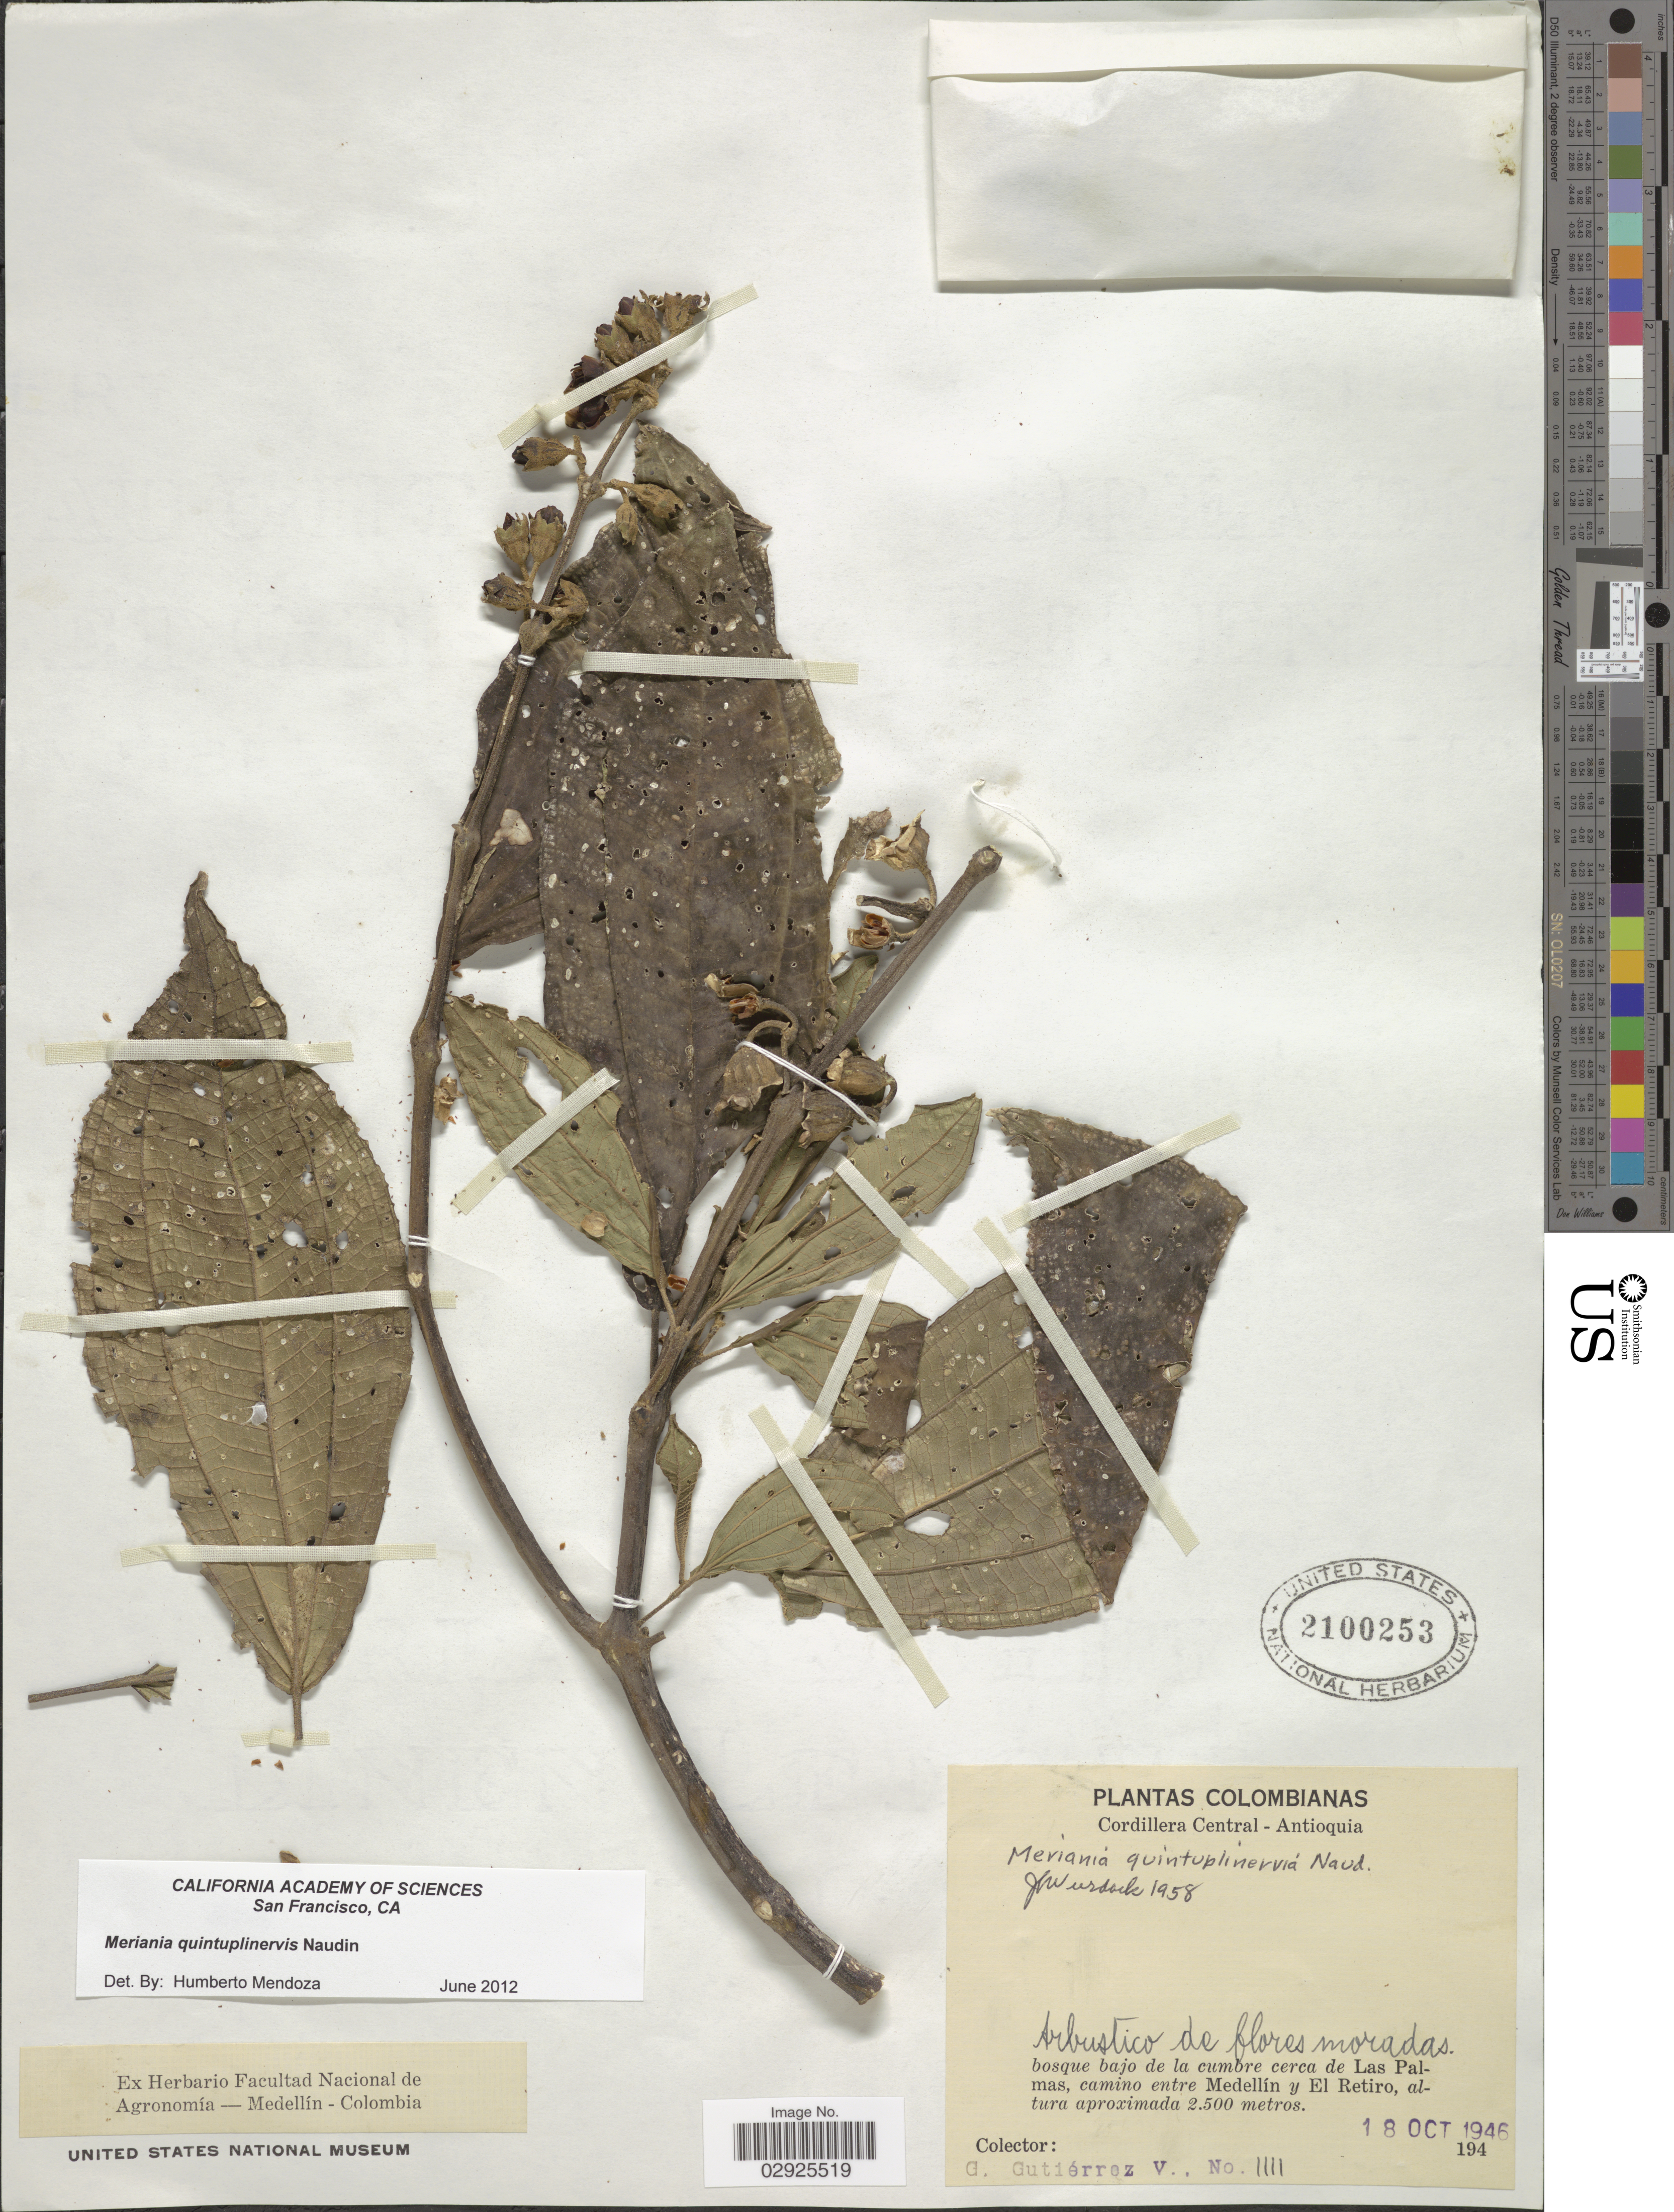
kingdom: Plantae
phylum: Tracheophyta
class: Magnoliopsida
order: Myrtales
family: Melastomataceae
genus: Meriania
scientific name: Meriania quintuplinervis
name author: Naudin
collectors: G. Gutiérrez V.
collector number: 1111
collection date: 1946-10-18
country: Colombia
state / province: Antioquia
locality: Cordillera Central - Antioquia, Bosque bajo de la cumbre cerca de Las Palmas, camino entre Medellín y El Retiro.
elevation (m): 2500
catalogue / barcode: US 2100253